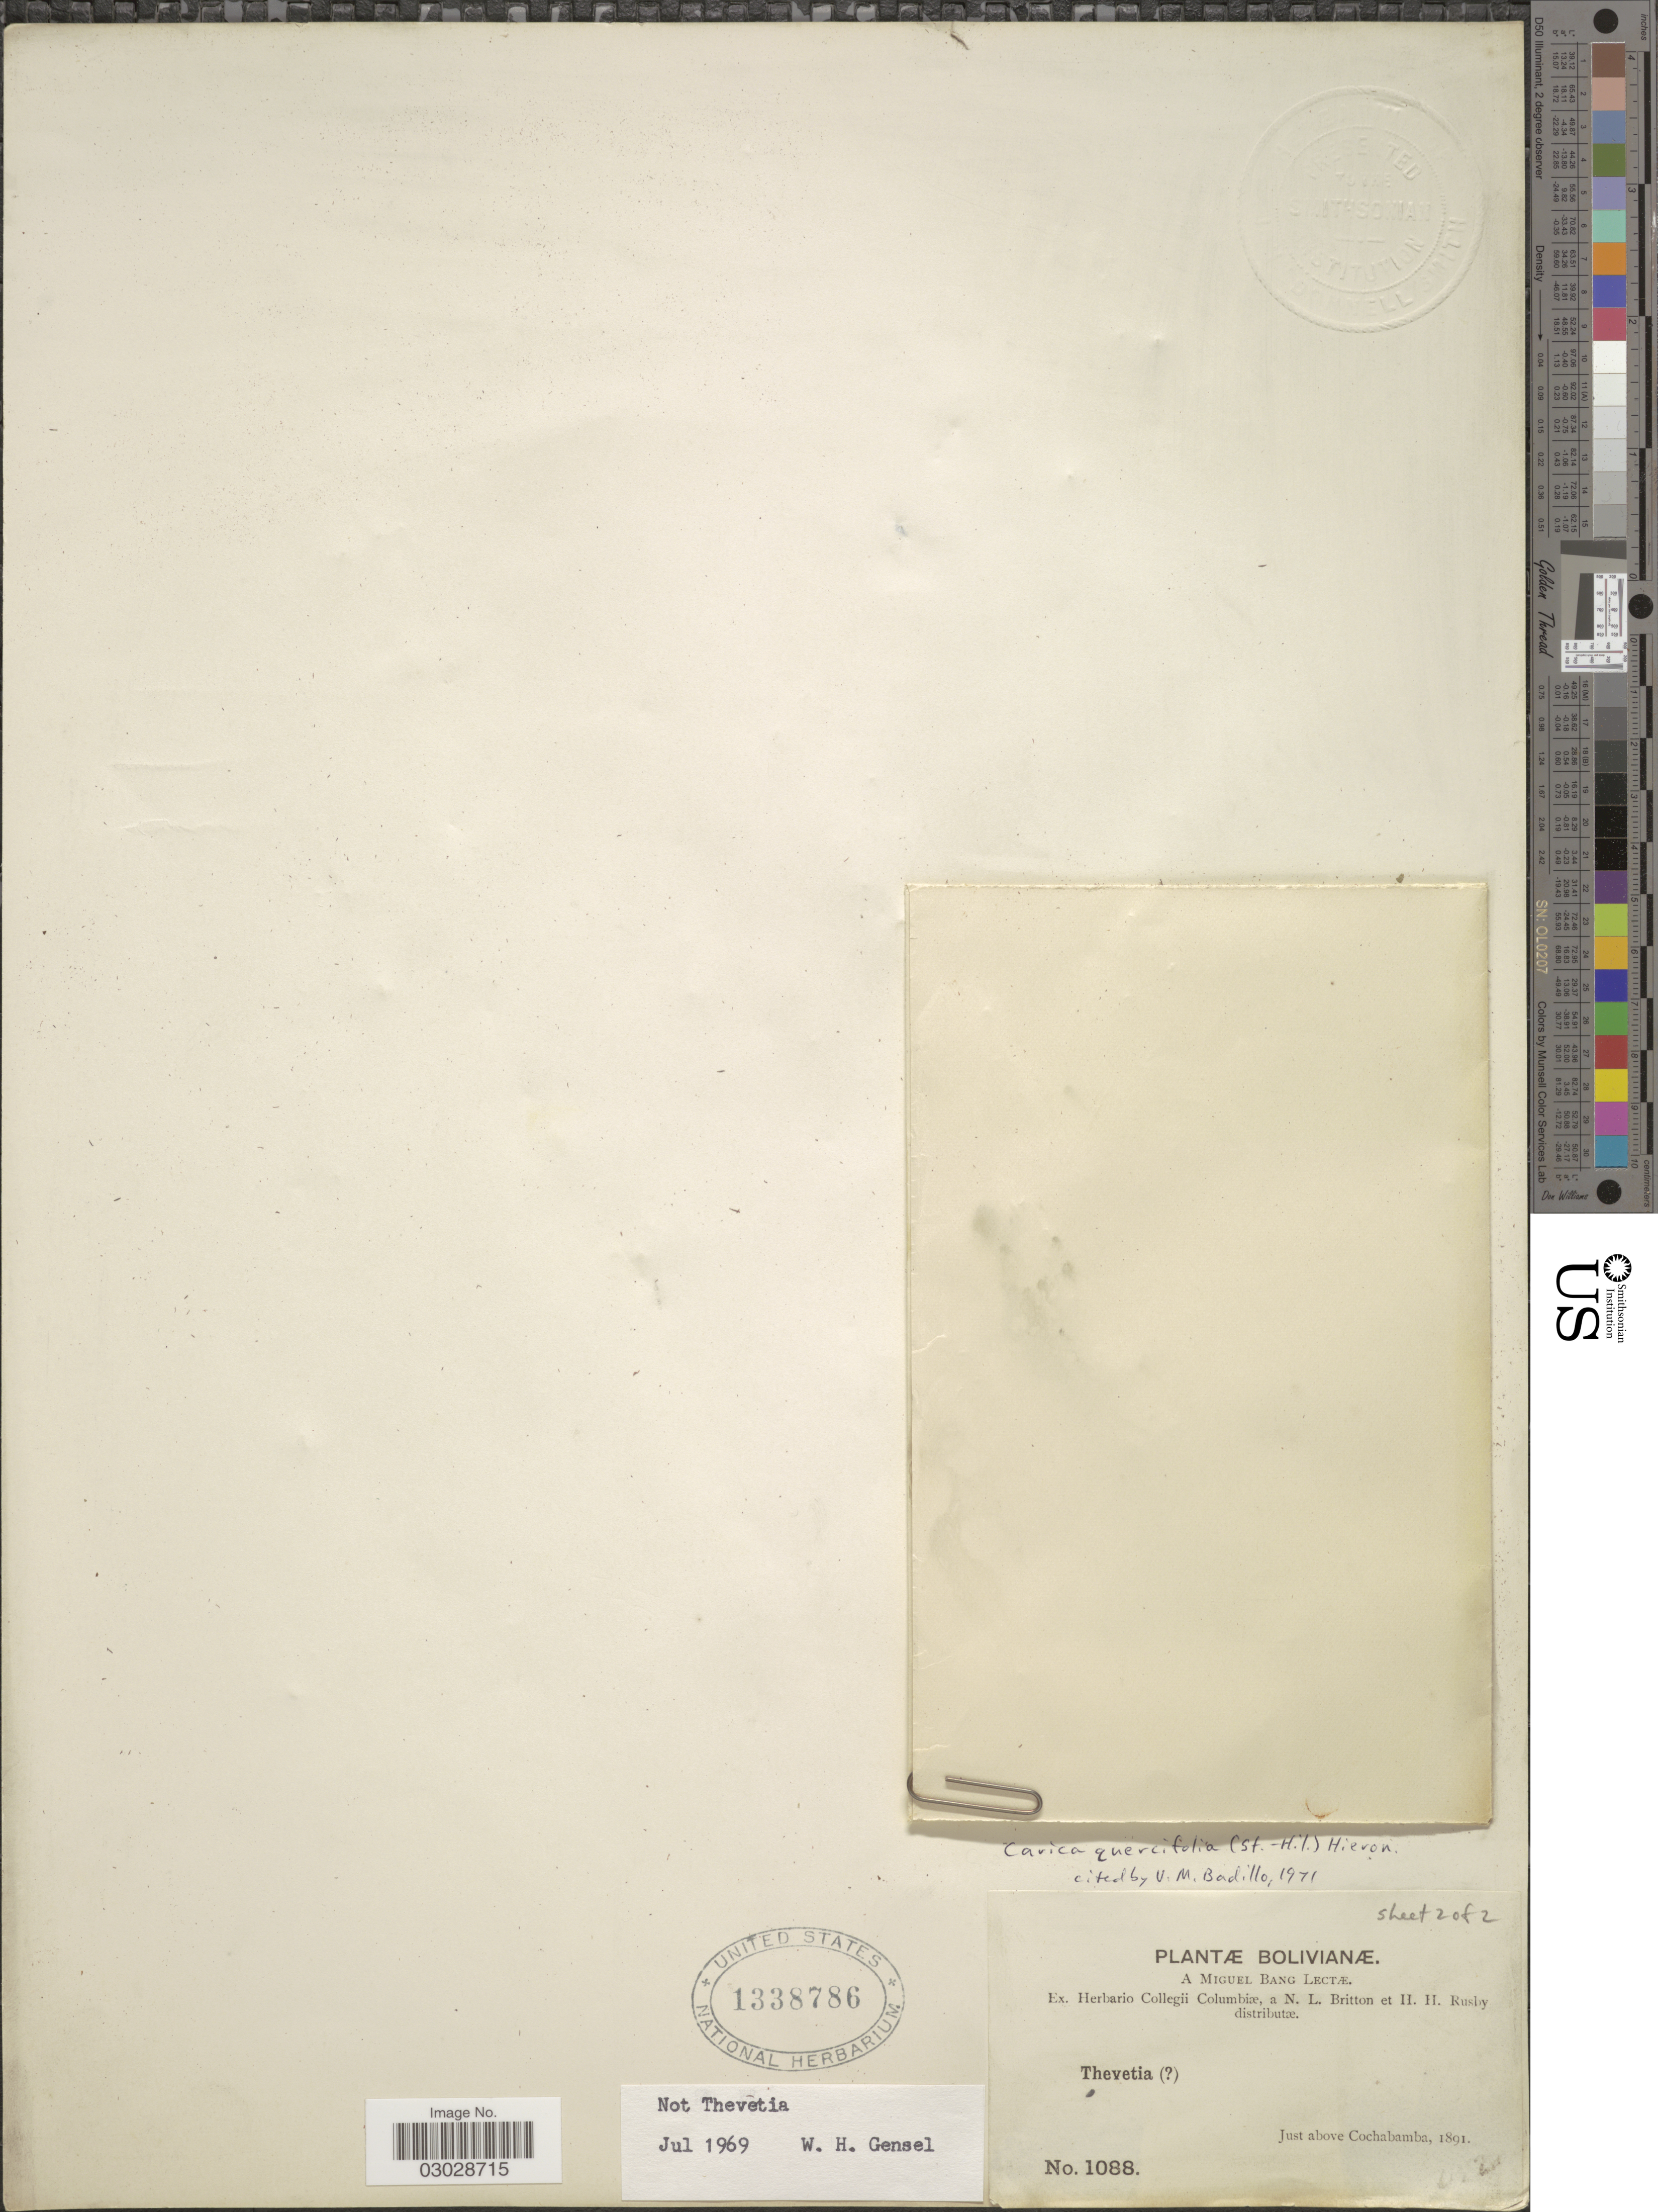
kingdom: Plantae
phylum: Tracheophyta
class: Magnoliopsida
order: Brassicales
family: Caricaceae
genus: Vasconcellea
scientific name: Vasconcellea quercifolia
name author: A. St.-Hil.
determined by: Strong, M. T., (US), Smithsonian Institution - National Museum of Natural History (UNITED STATES)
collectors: M. Bang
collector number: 1088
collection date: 1891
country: Bolivia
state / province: Cochabamba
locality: Just above Cochabamba.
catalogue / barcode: US 1338786